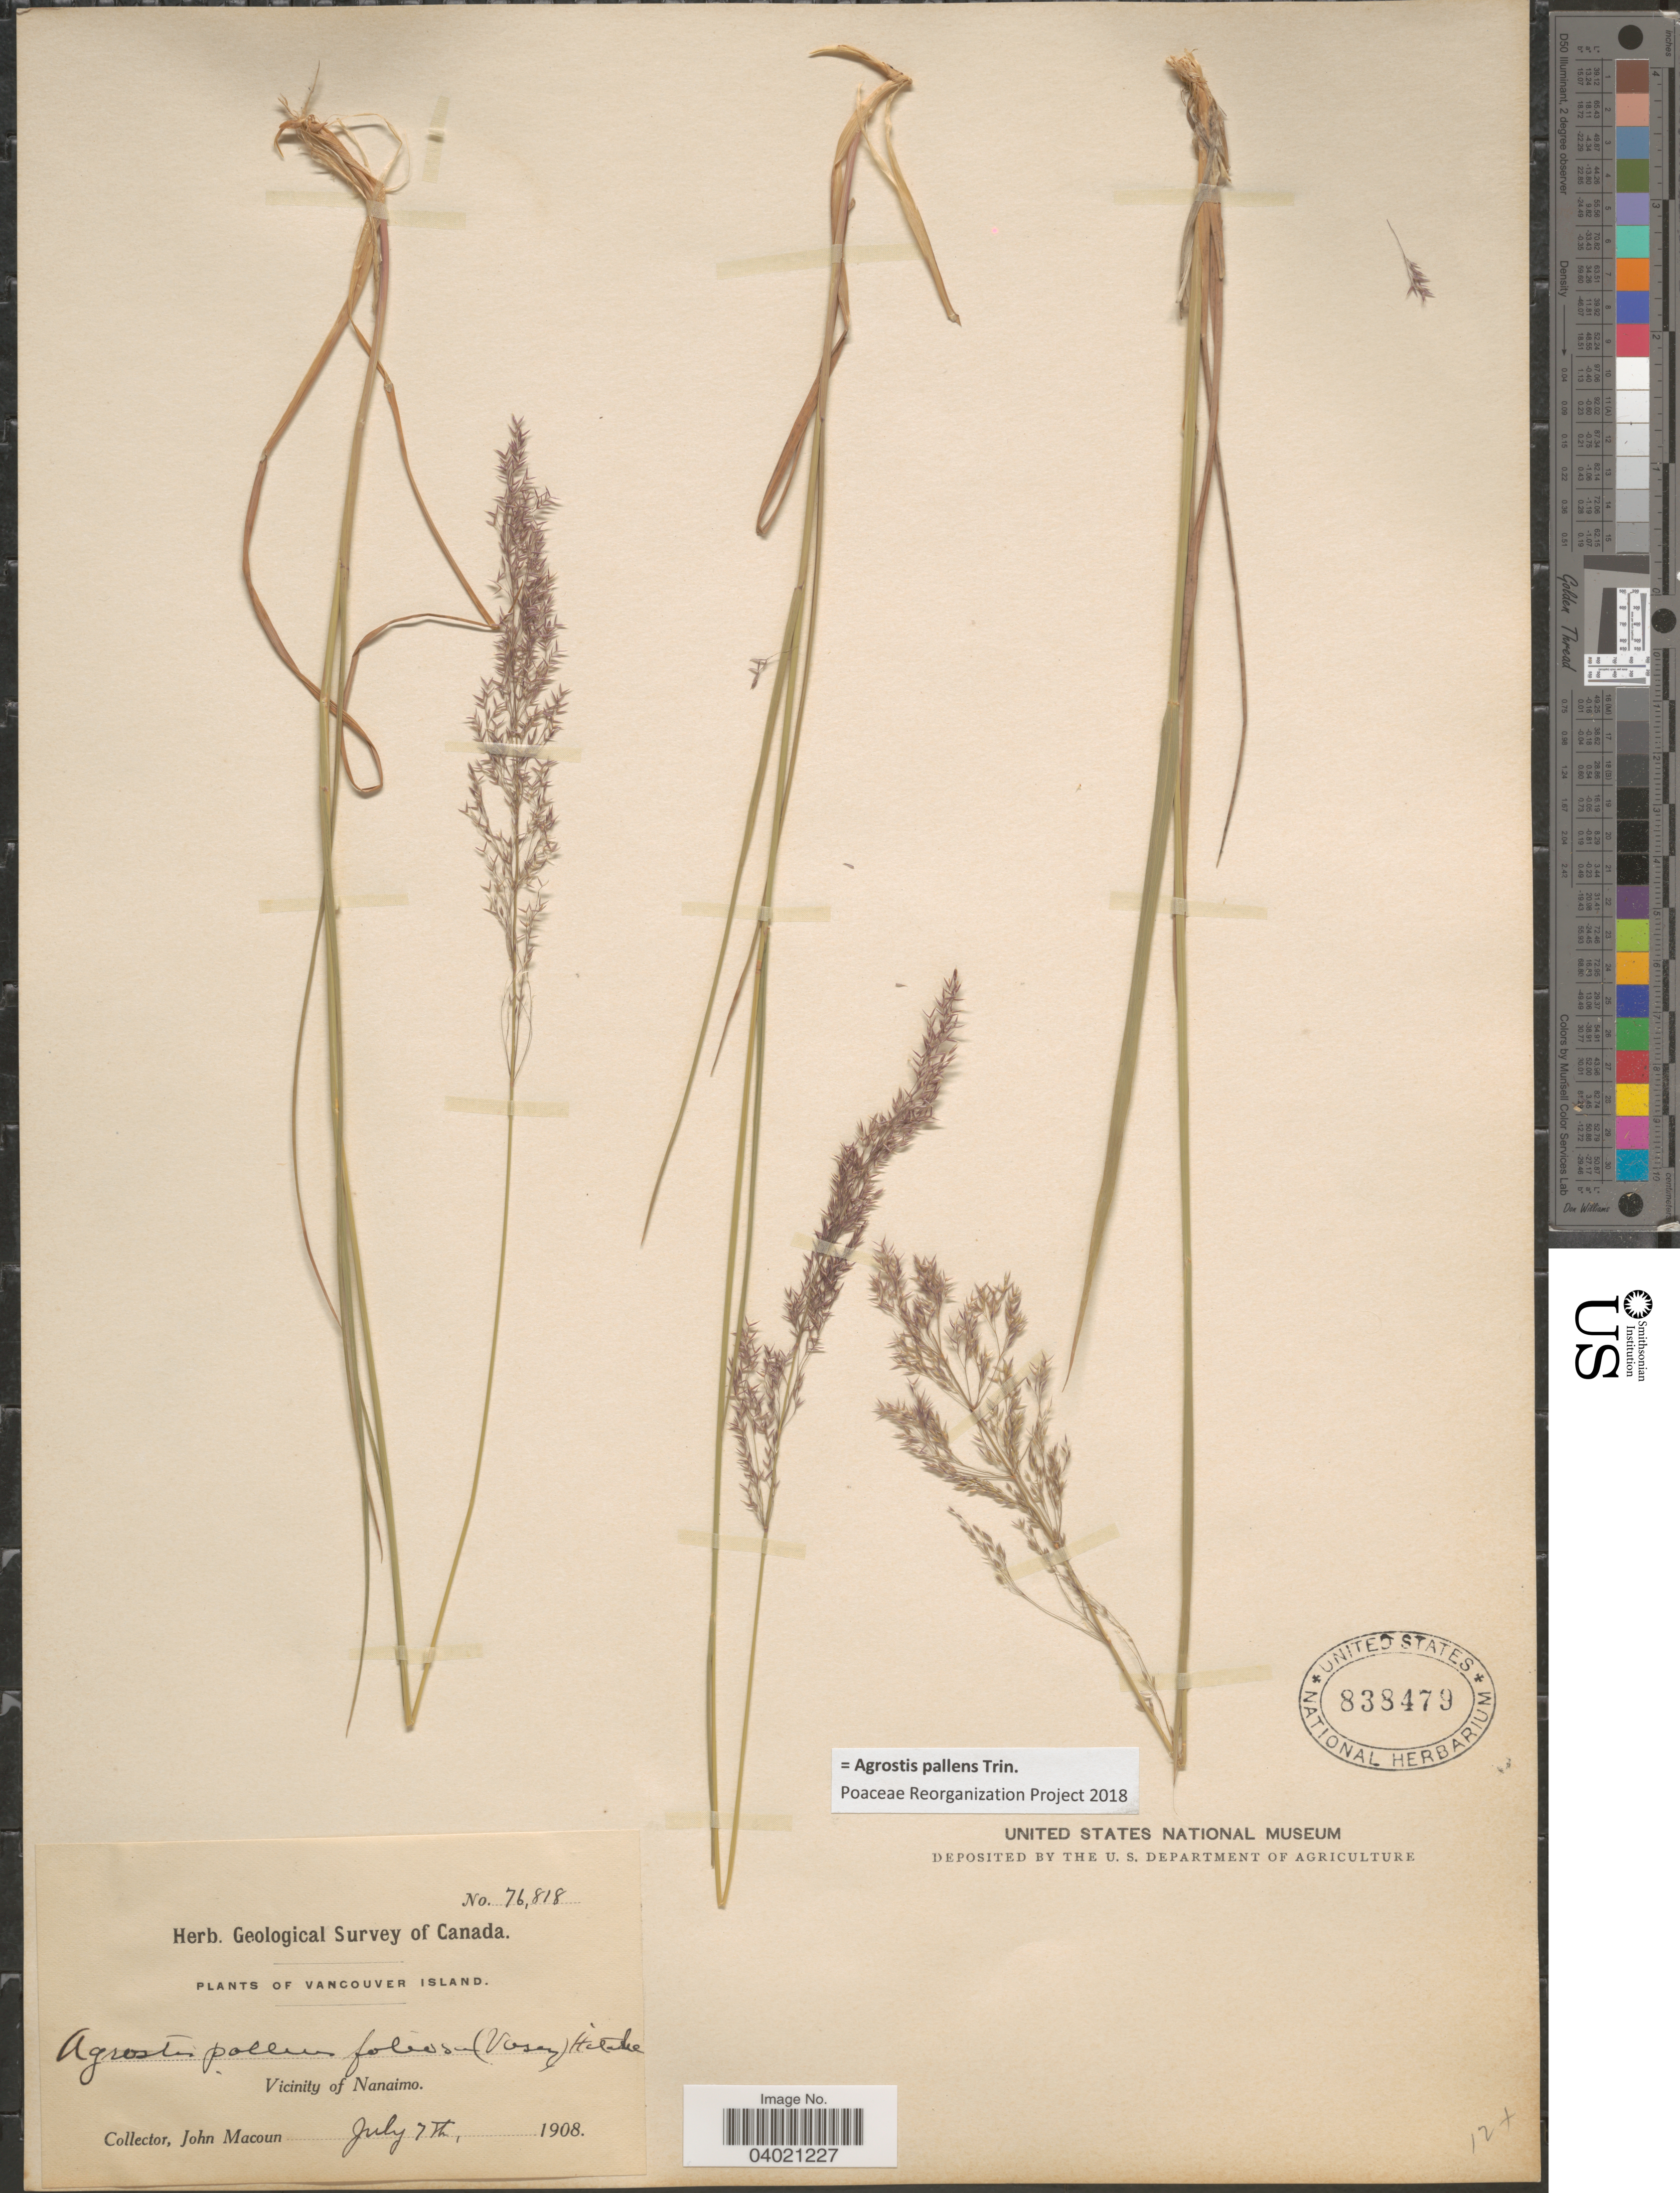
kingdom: Plantae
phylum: Tracheophyta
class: Liliopsida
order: Poales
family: Poaceae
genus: Agrostis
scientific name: Agrostis pallens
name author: Trin.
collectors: J. Macoun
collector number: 76818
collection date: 1908-07-07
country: Canada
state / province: British Columbia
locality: Vancouver Island. Vicinity of Nanaimo.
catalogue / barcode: US 838479